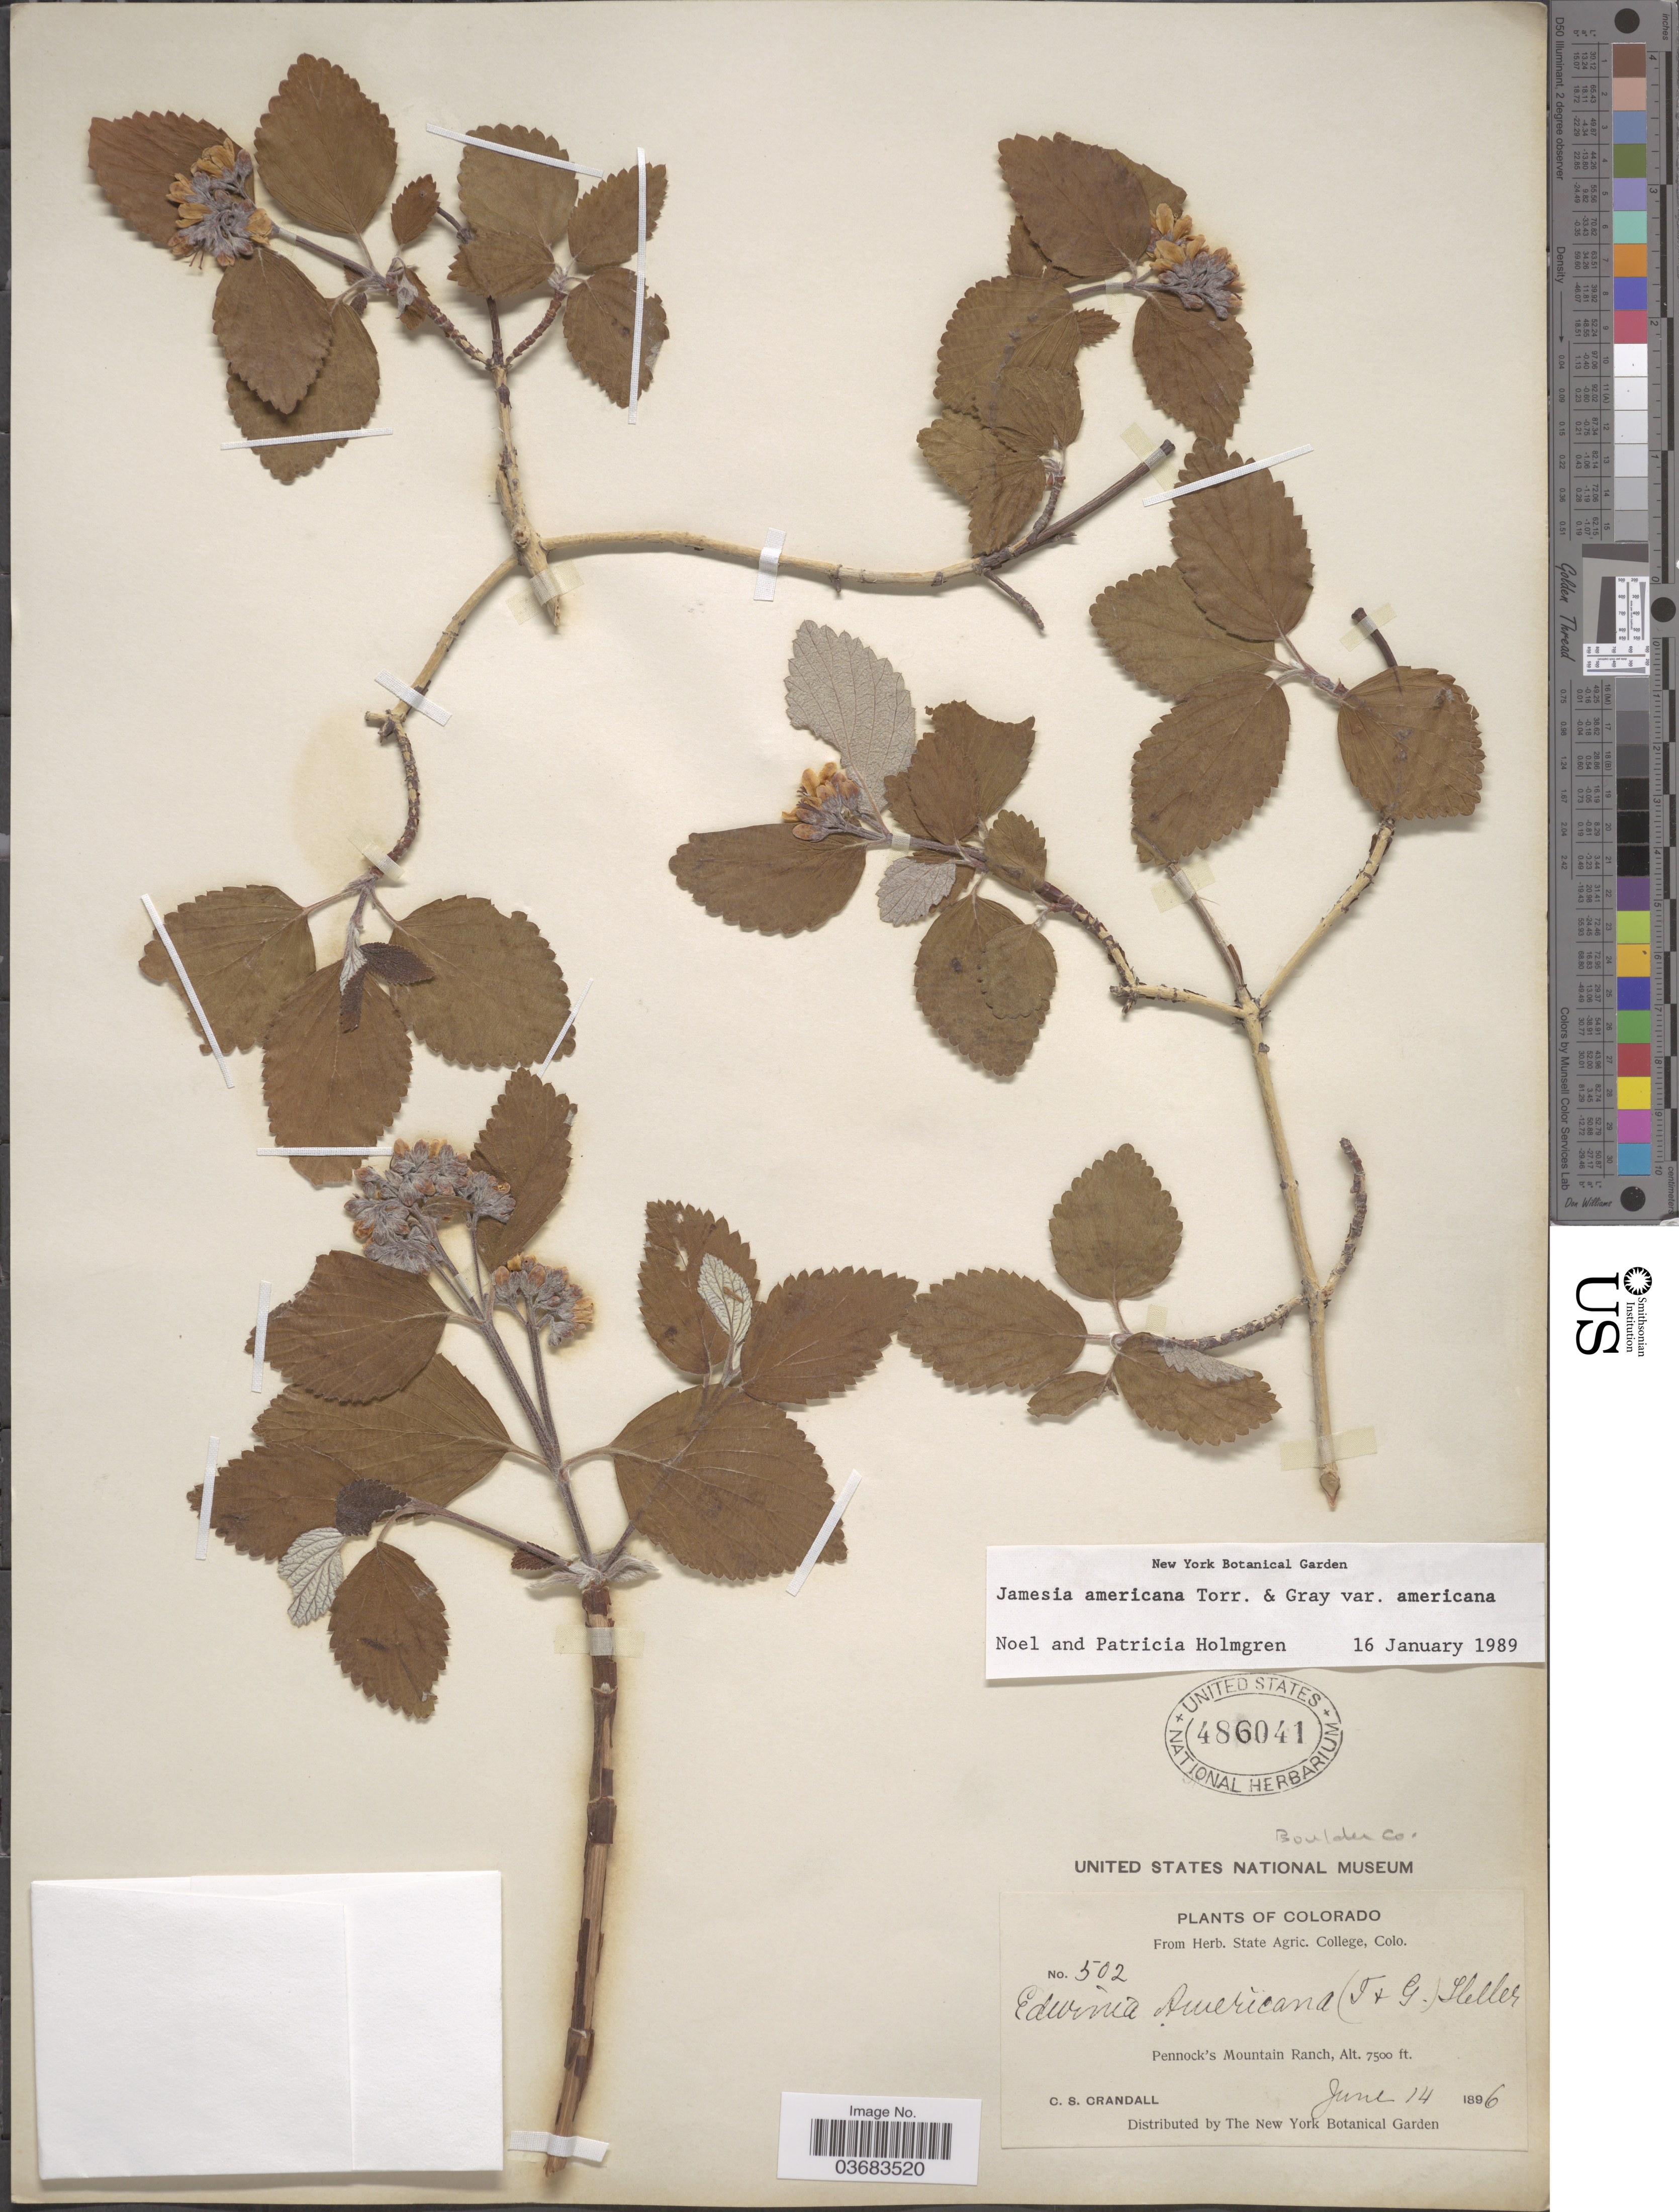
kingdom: Plantae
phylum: Tracheophyta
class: Magnoliopsida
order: Cornales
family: Hydrangeaceae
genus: Edwinia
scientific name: Edwinia americana var. americana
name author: (Torr. & A. Gray) A. Heller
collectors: C. Crandall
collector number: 502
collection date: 1896-06-14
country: United States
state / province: Colorado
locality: Boulder Co. Pennock's Mountain Ranch.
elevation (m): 2286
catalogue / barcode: US 486041